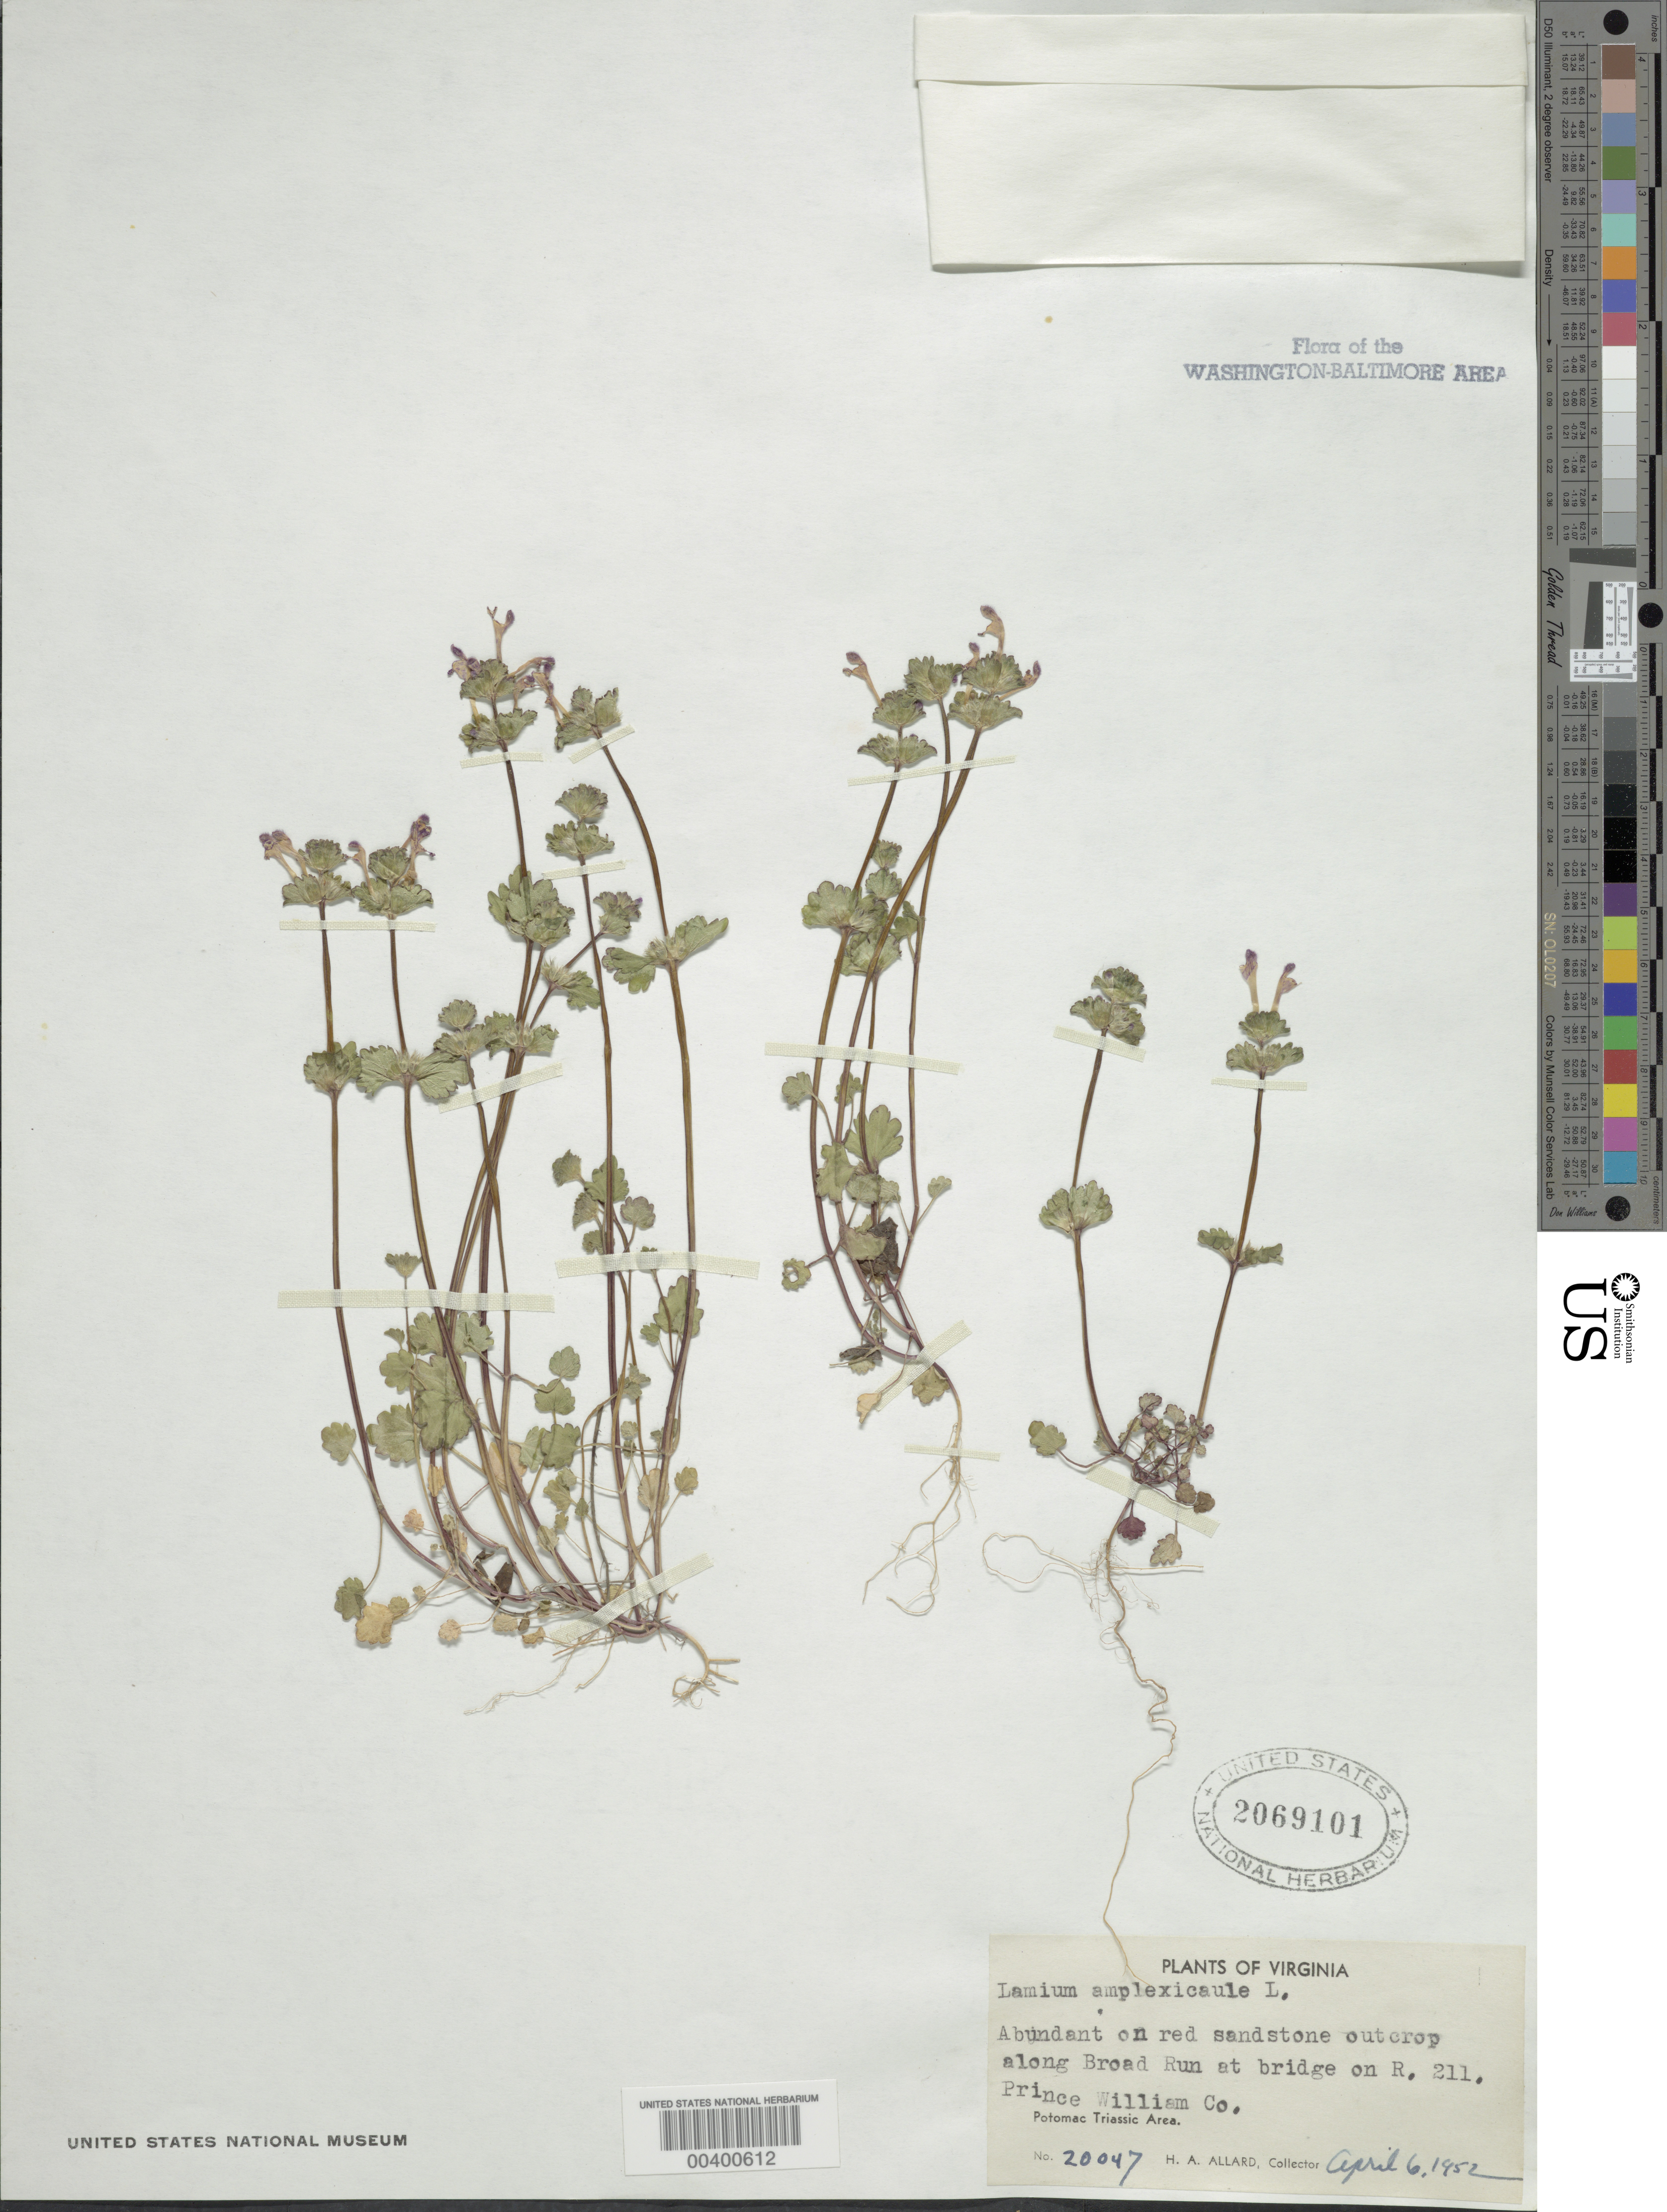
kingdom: Plantae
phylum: Tracheophyta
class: Magnoliopsida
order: Lamiales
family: Lamiaceae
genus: Lamium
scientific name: Lamium amplexicaule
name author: L.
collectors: H. A. Allard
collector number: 20047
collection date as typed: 06 Apr 1952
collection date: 1952-04-06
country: United States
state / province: Virginia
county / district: Prince William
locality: Broad Run Bridge on Route 211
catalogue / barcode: US 2069101